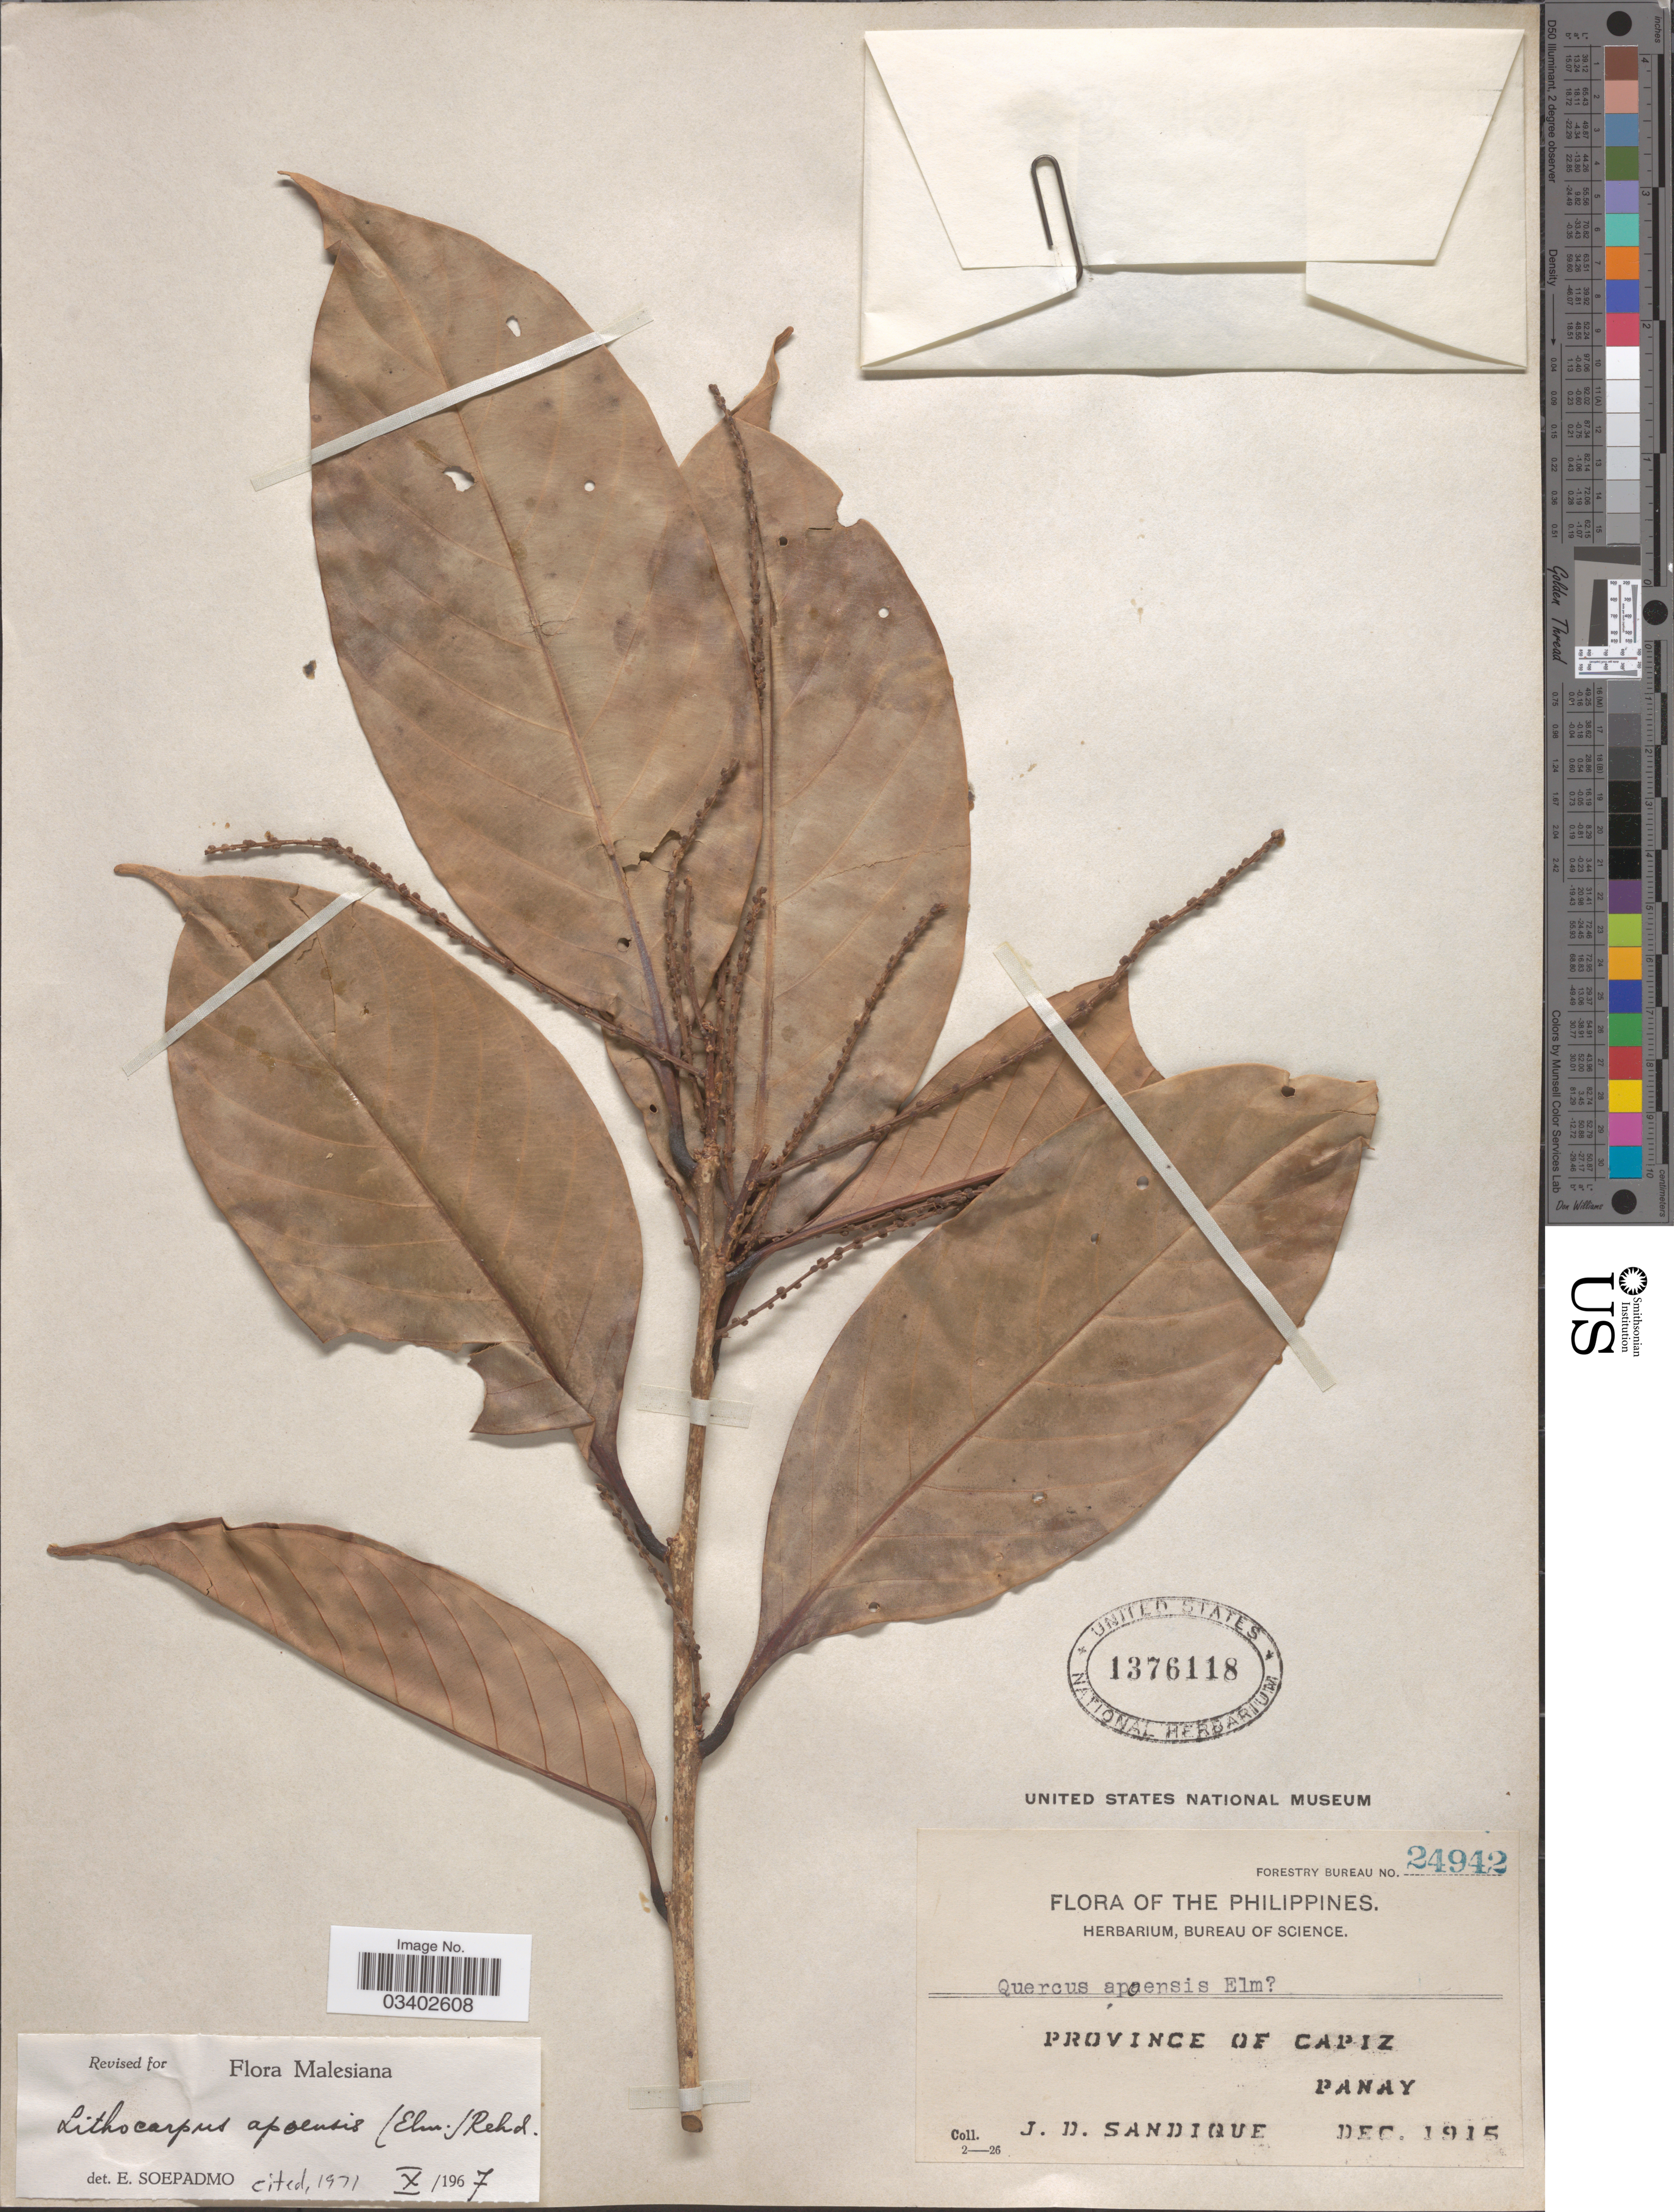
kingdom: Plantae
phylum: Tracheophyta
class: Magnoliopsida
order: Fagales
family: Fagaceae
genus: Lithocarpus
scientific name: Lithocarpus apoensis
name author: (Elmer) Rehder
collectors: J. Sandique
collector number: Forestry Bureau 24942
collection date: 1915-12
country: Philippines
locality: Province of Capiz. Panay.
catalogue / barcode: US 1376118